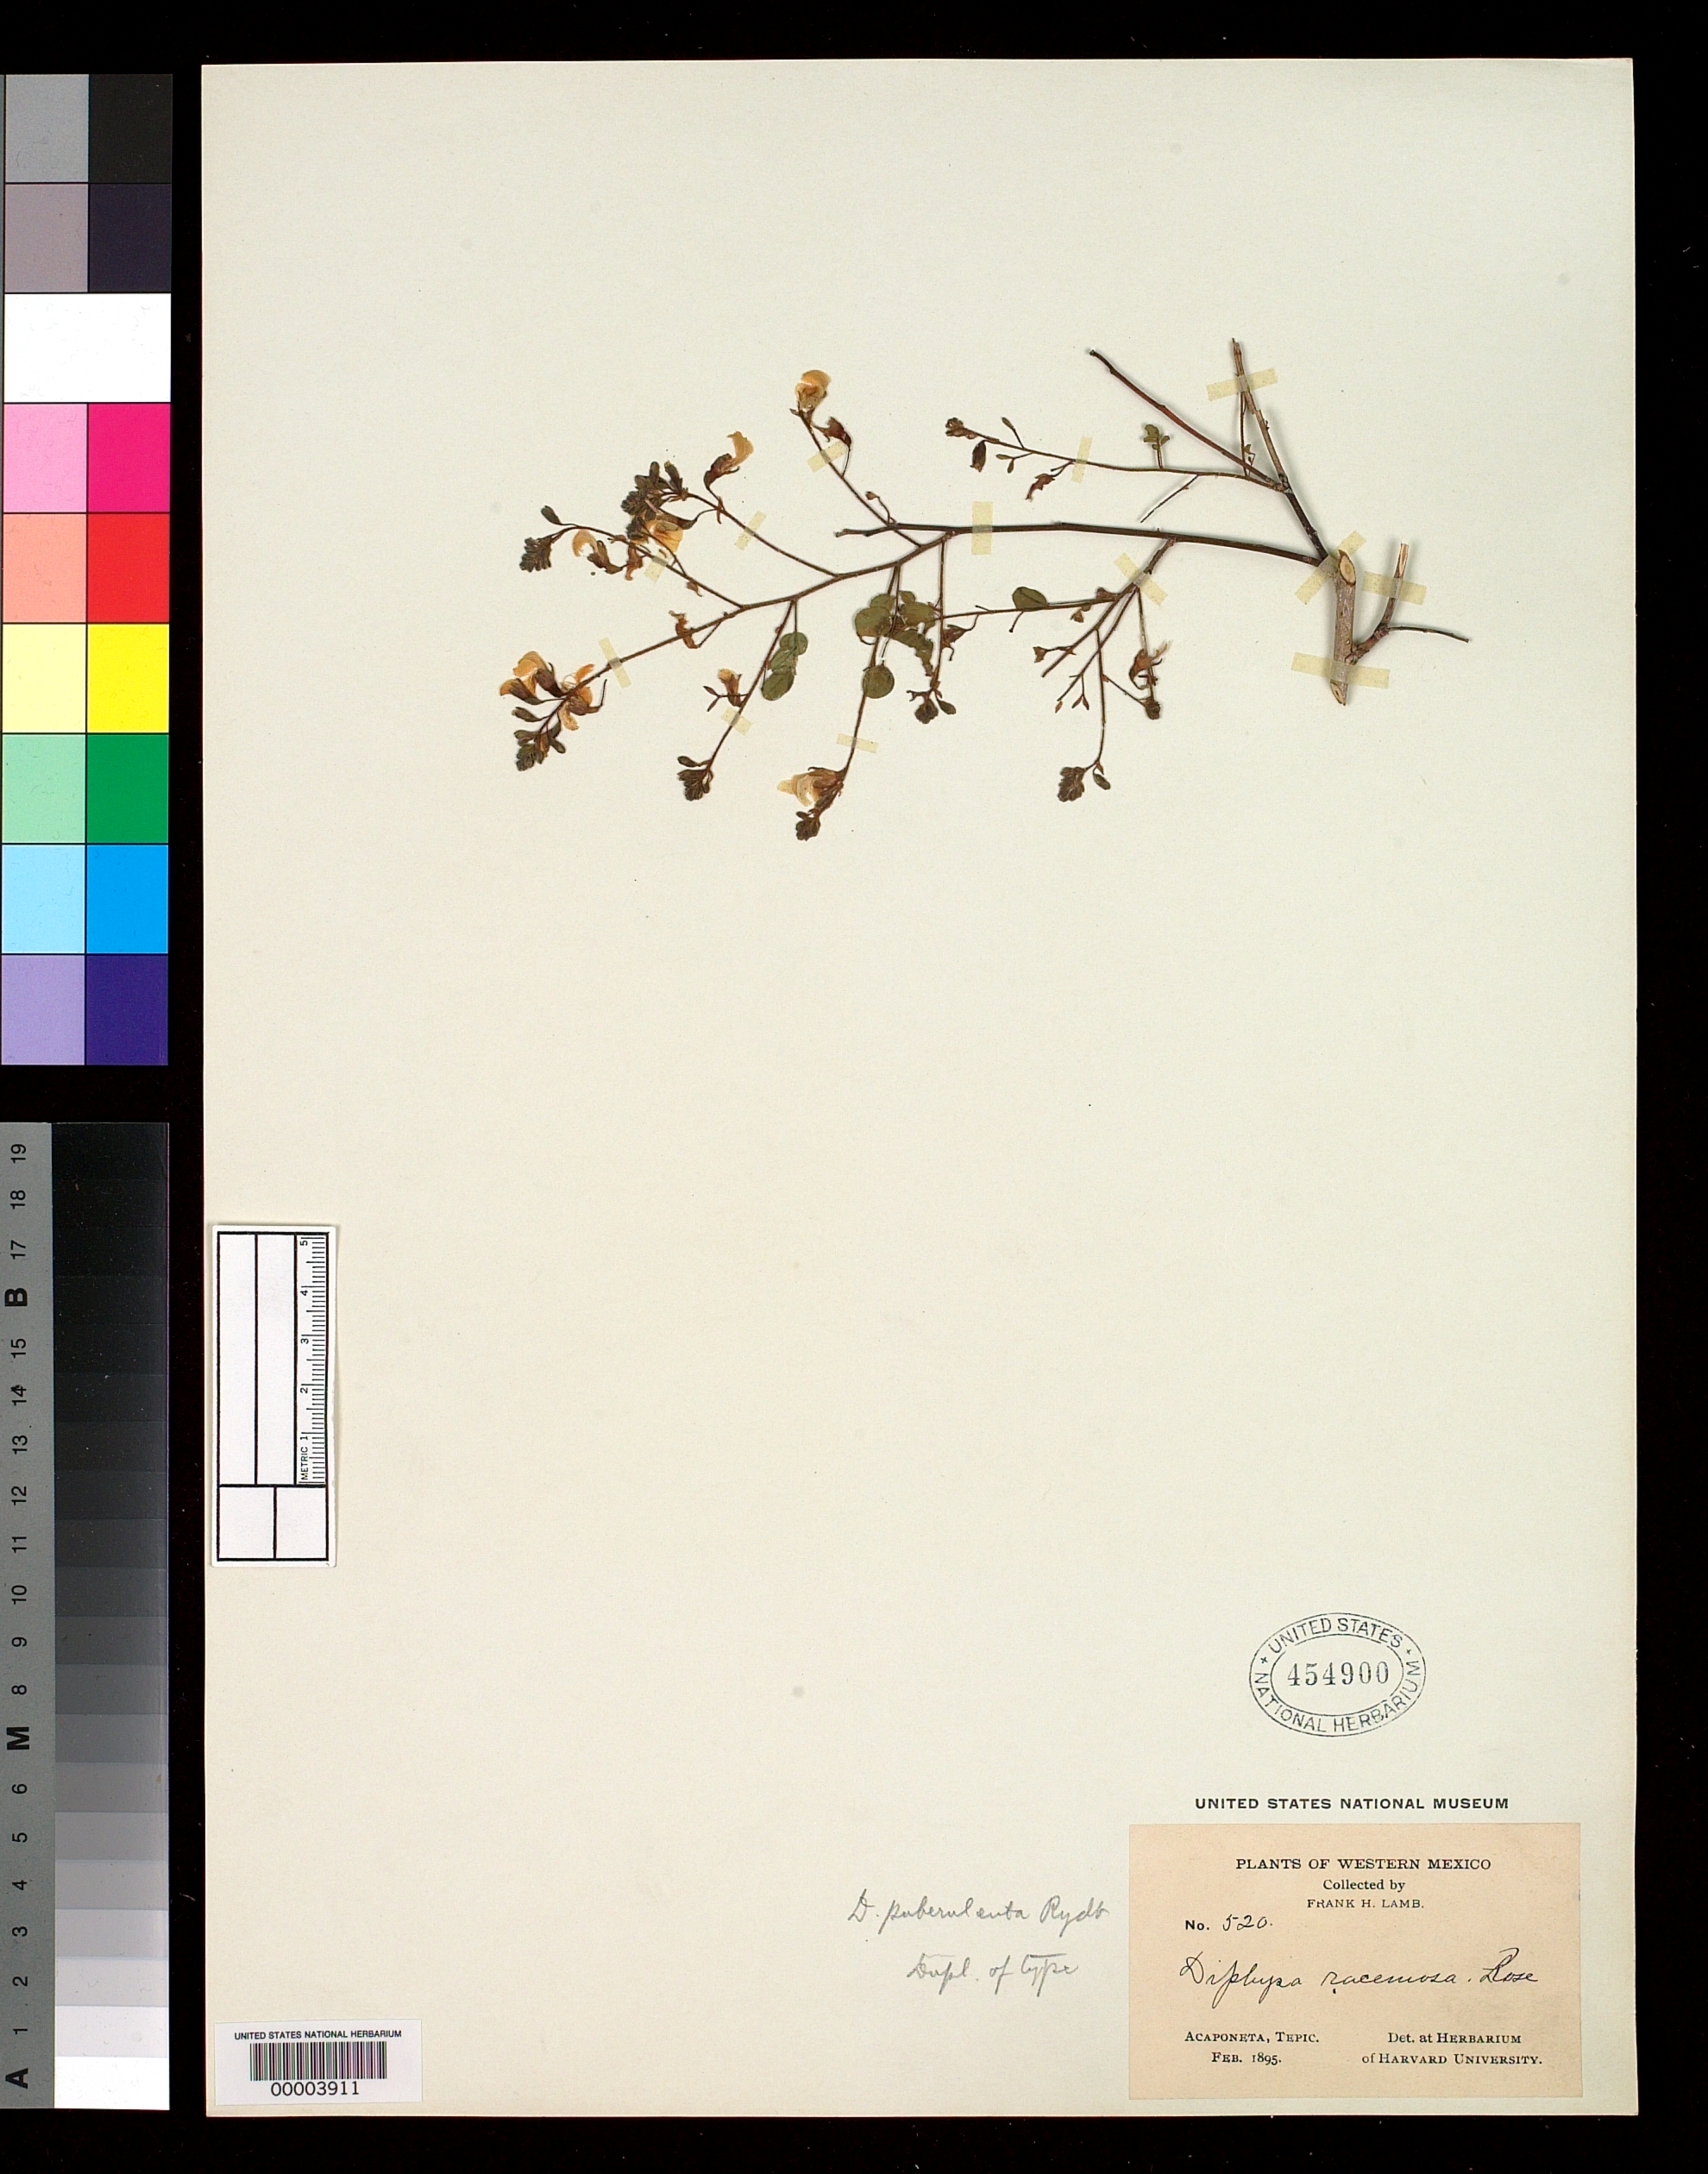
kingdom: Plantae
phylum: Tracheophyta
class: Magnoliopsida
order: Fabales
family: Fabaceae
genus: Diphysa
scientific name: Diphysa puberulenta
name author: Rydb.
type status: Isotype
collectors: F. H. Lamb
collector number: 520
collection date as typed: Feb 1895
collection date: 1895-02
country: Mexico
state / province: Nayarit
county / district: Acaponeta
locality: Acaponeta, Tepic Territory [now Nayarit].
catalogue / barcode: US 454900